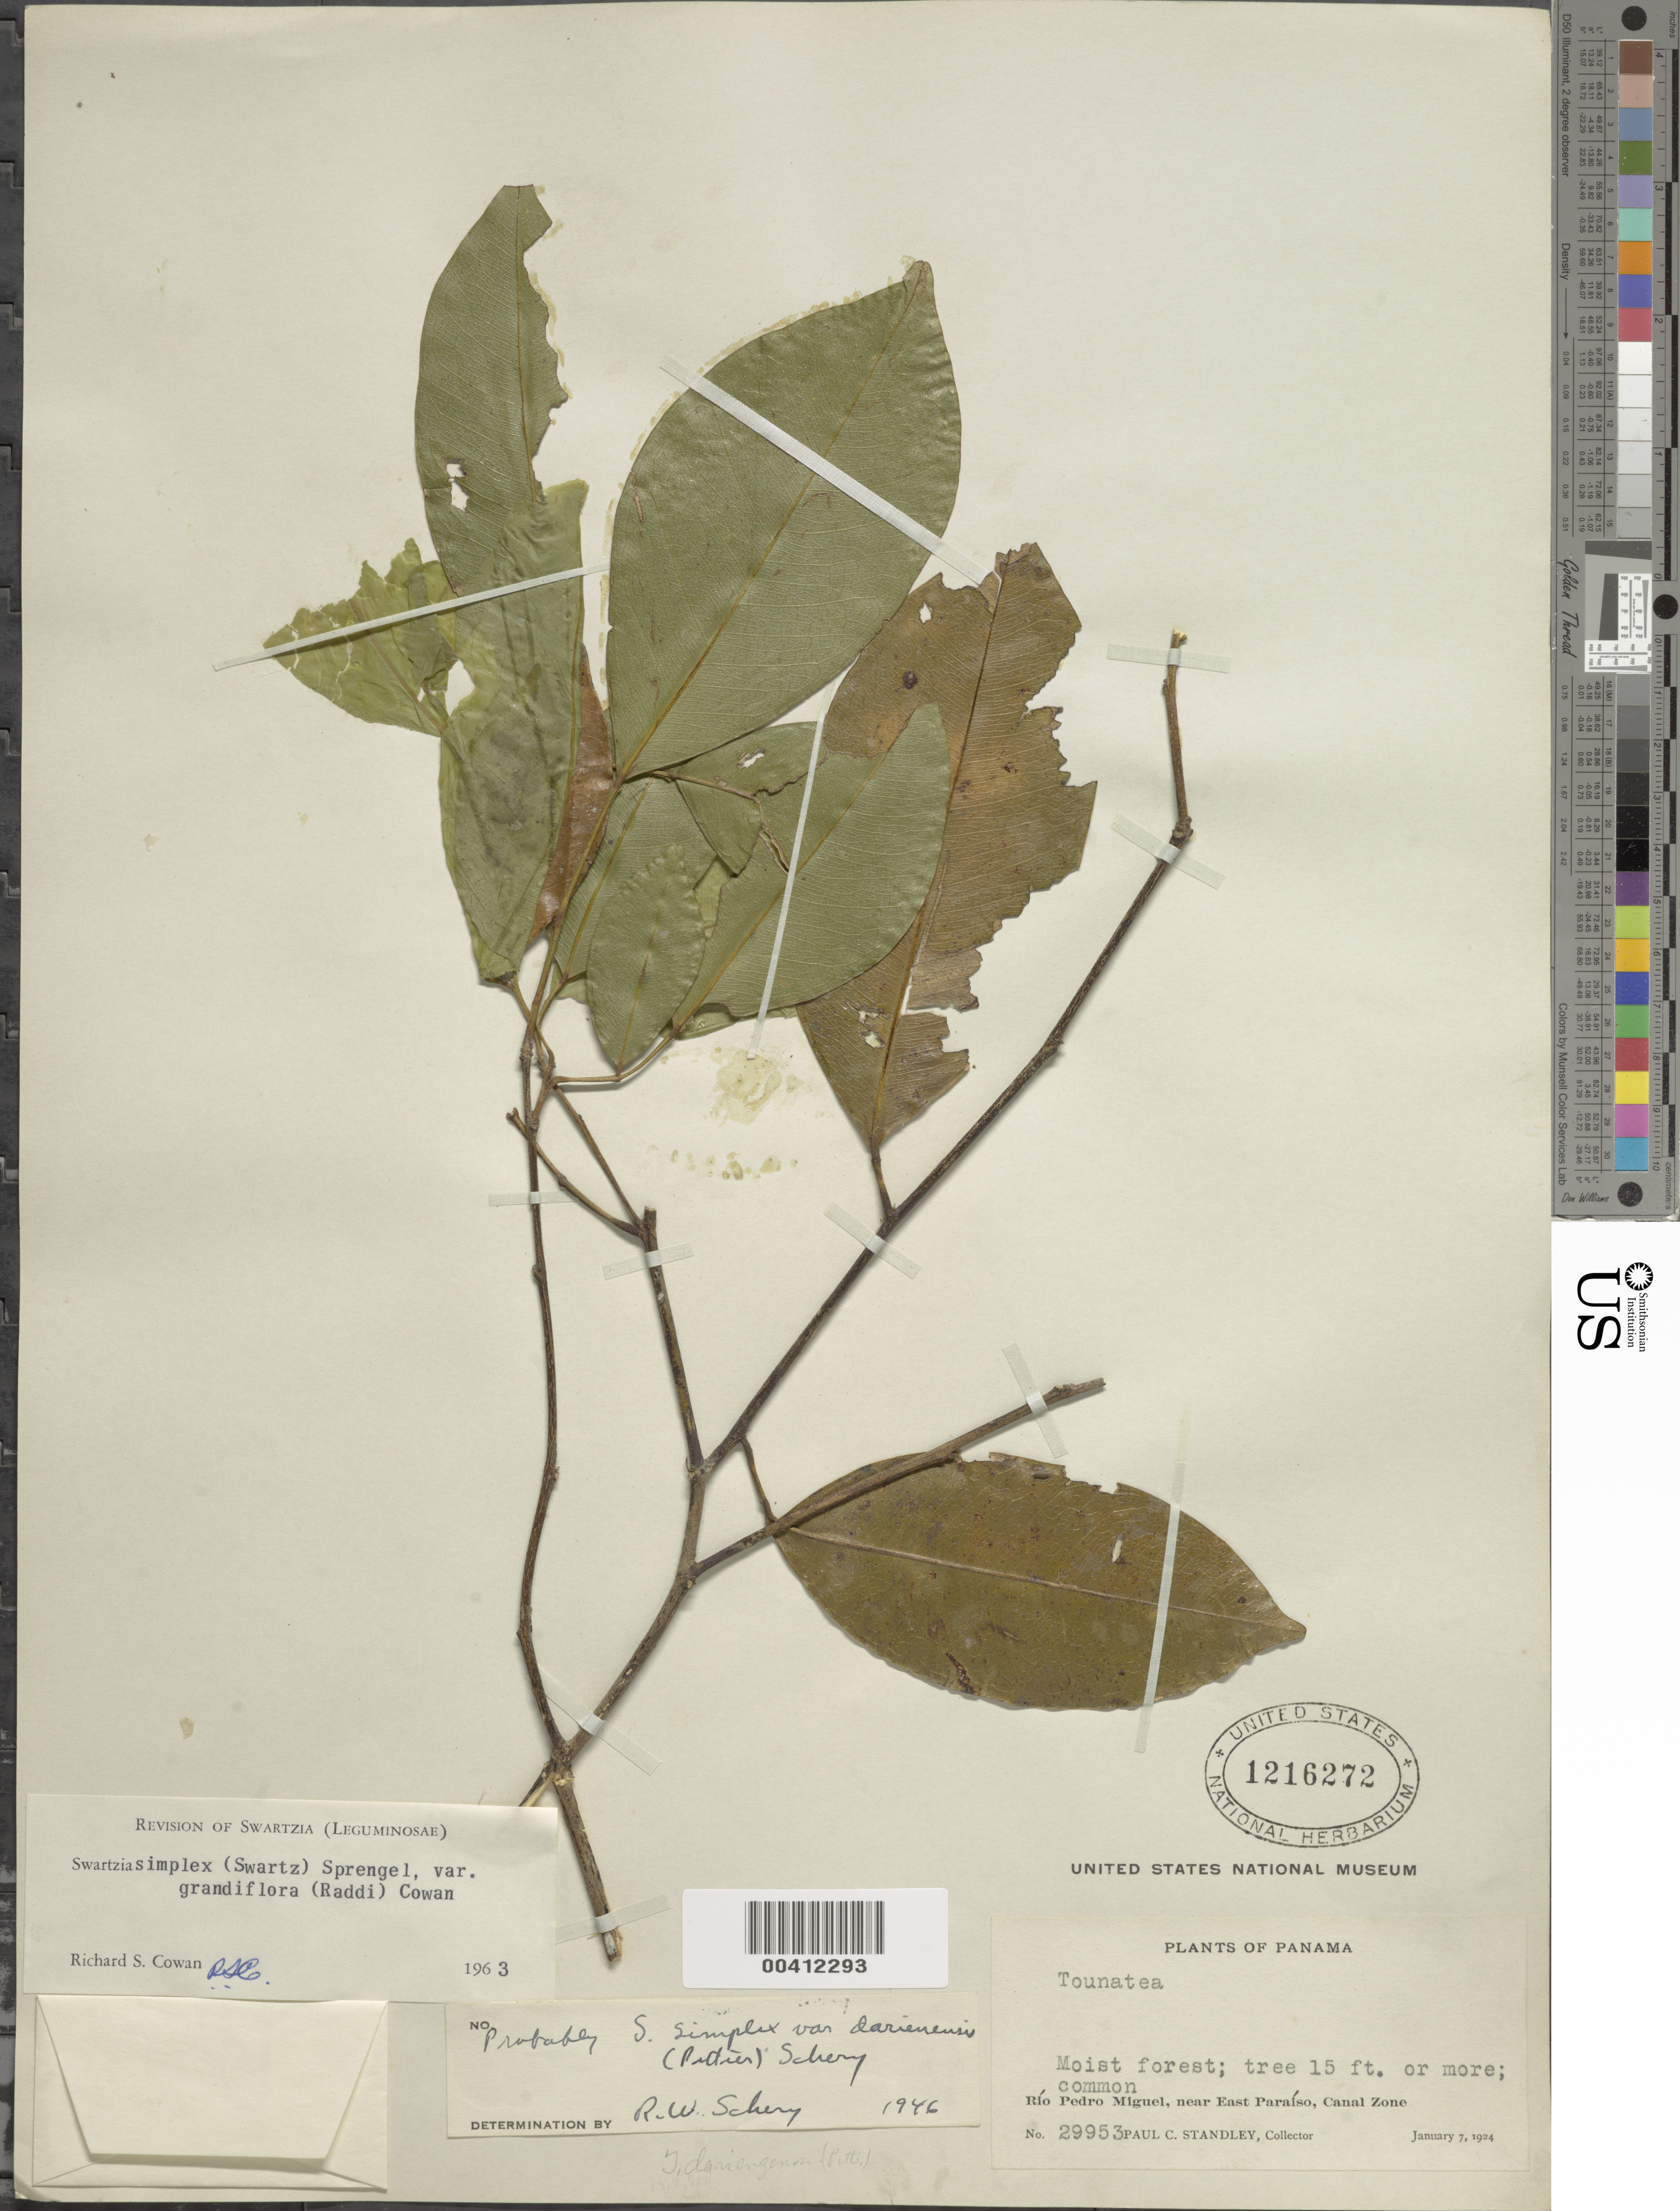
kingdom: Plantae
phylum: Tracheophyta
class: Magnoliopsida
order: Fabales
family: Fabaceae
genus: Swartzia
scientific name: Swartzia simplex var. grandiflora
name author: (Raddi) R.S. Cowan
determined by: Cowan, R. S.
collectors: P. C. Standley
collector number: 29953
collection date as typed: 07 Jan 1924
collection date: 1924-01-07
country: Panama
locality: Rio Pedro Miguel, near E Paraiso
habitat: Moist forest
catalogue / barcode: US 1216272